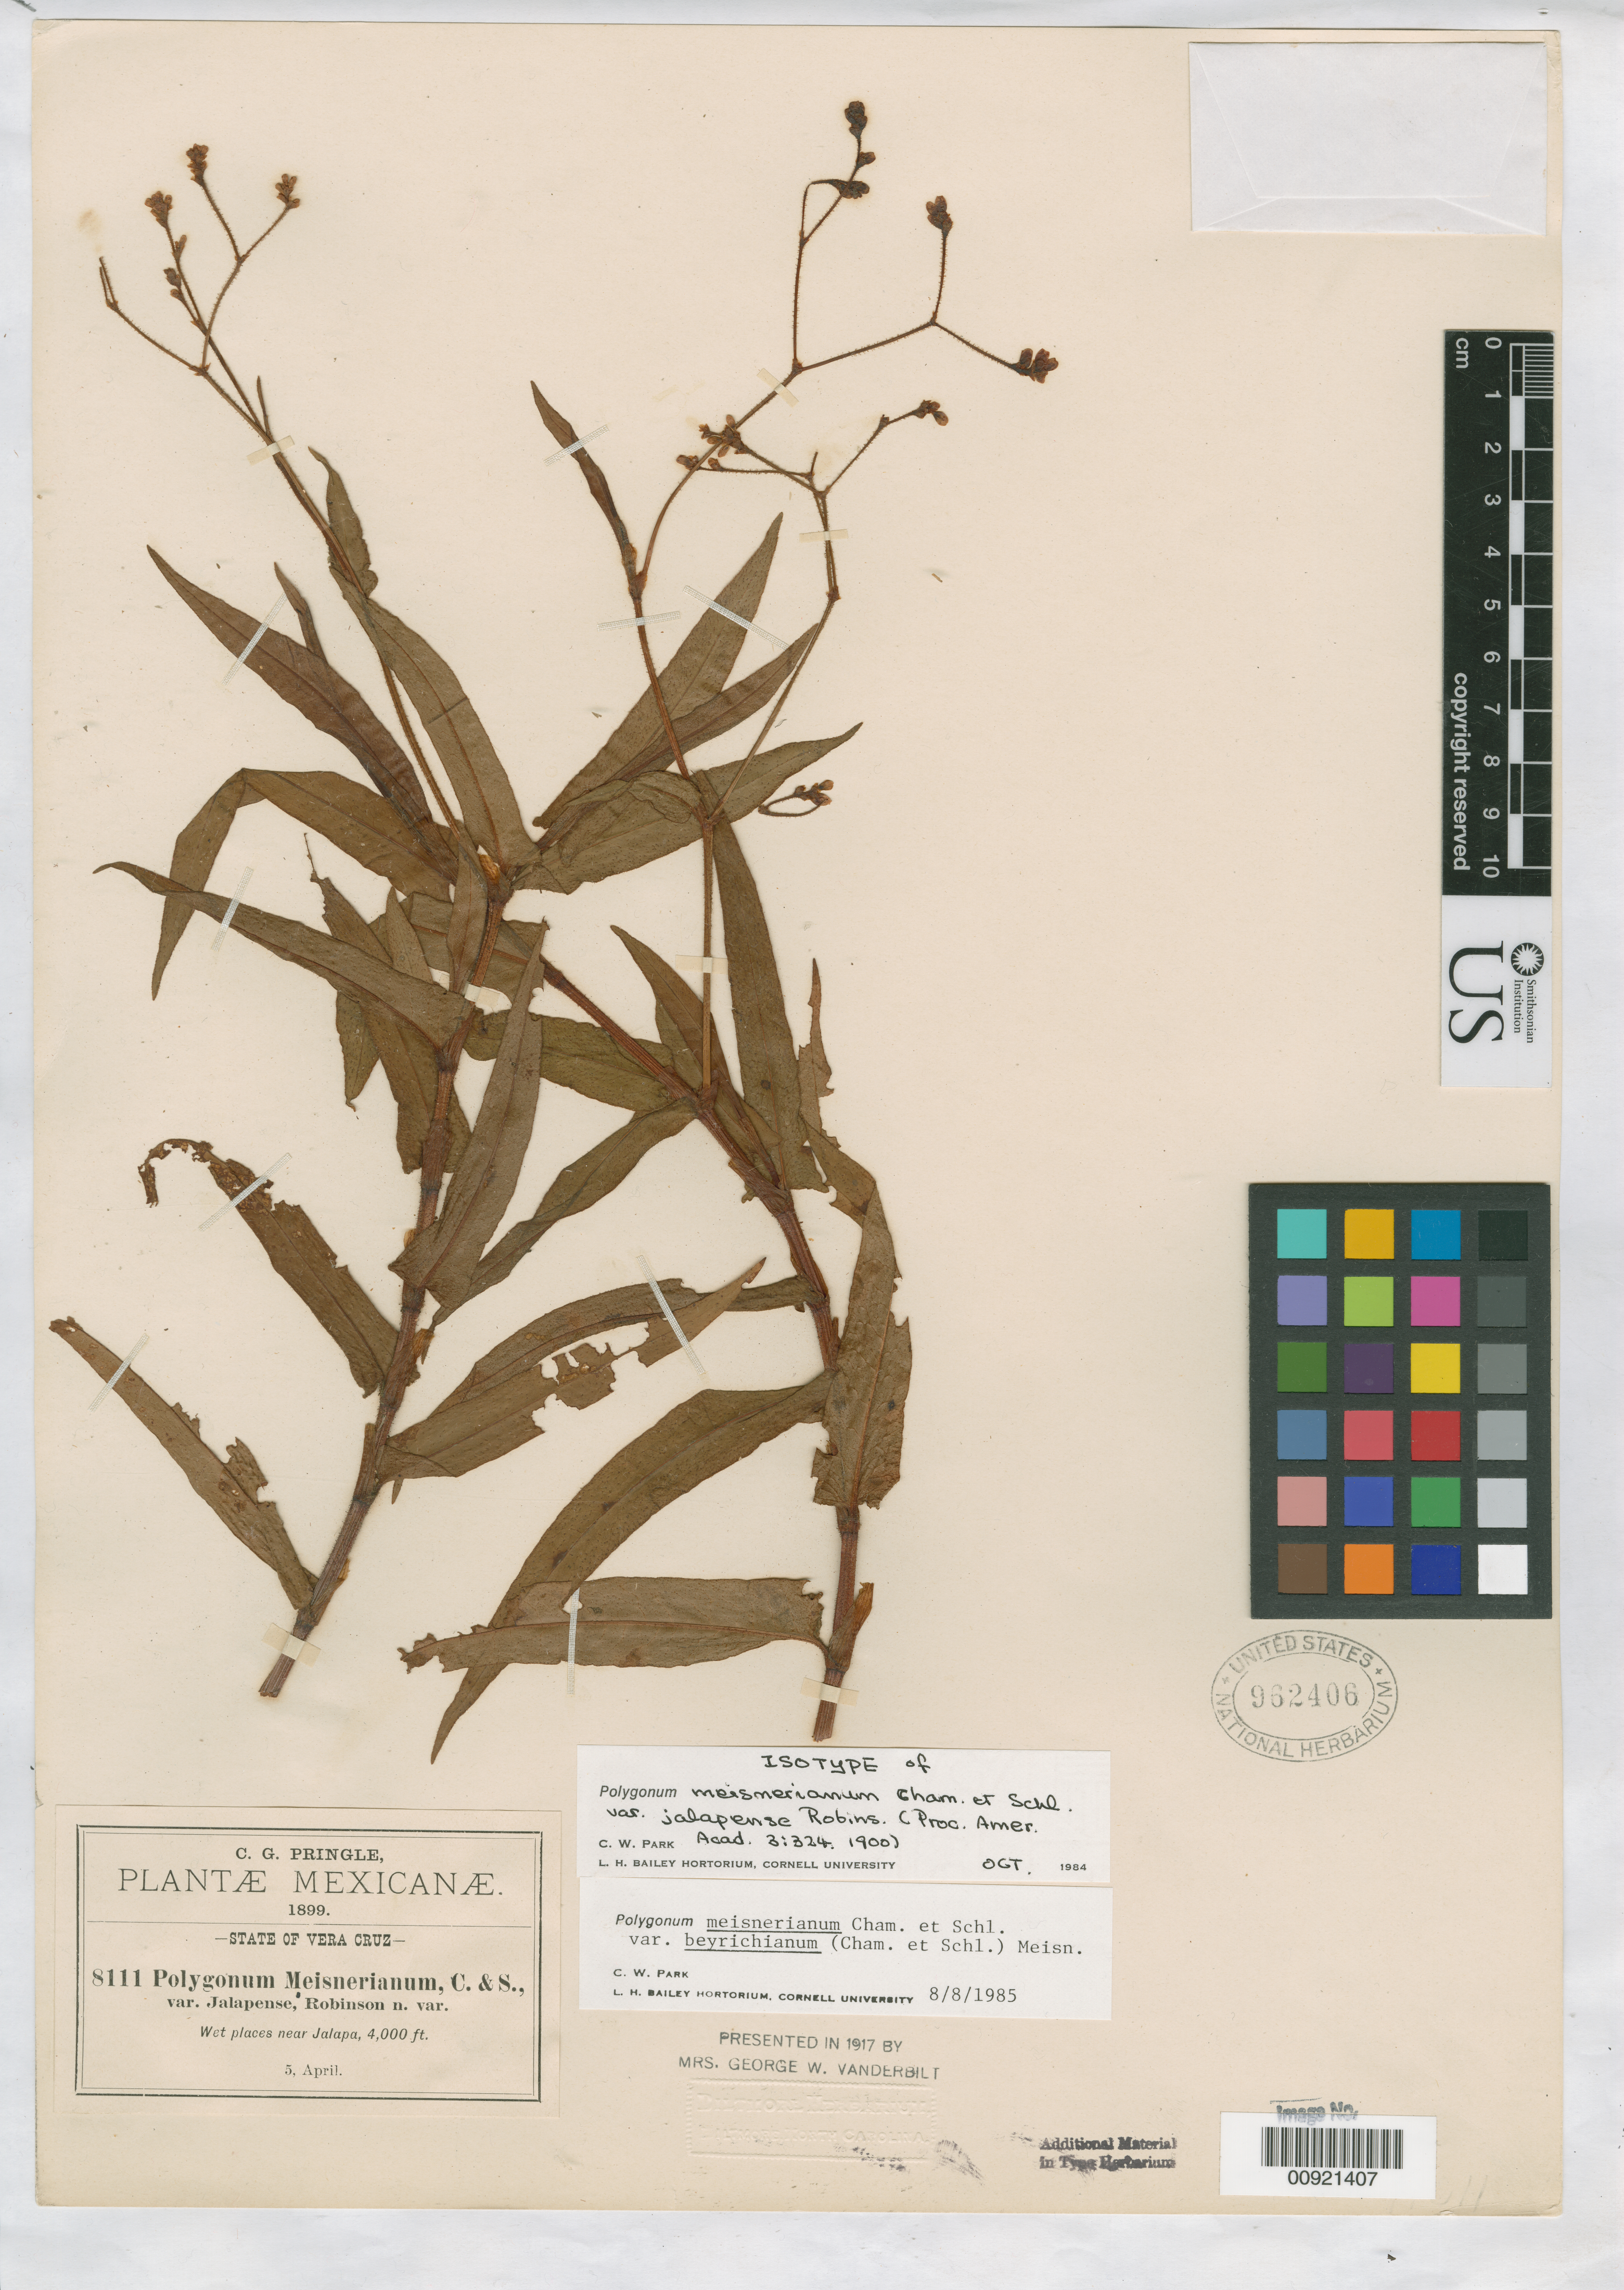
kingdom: Plantae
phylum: Tracheophyta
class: Magnoliopsida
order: Caryophyllales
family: Polygonaceae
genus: Polygonum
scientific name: Polygonum meisnerianum var. jalapense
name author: B.L. Rob.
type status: Isotype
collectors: C. G. Pringle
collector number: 8111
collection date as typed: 05 Apr 1899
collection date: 1899-04-05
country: Mexico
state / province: Veracruz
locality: Near Jalapa.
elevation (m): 1219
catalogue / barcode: US 962406